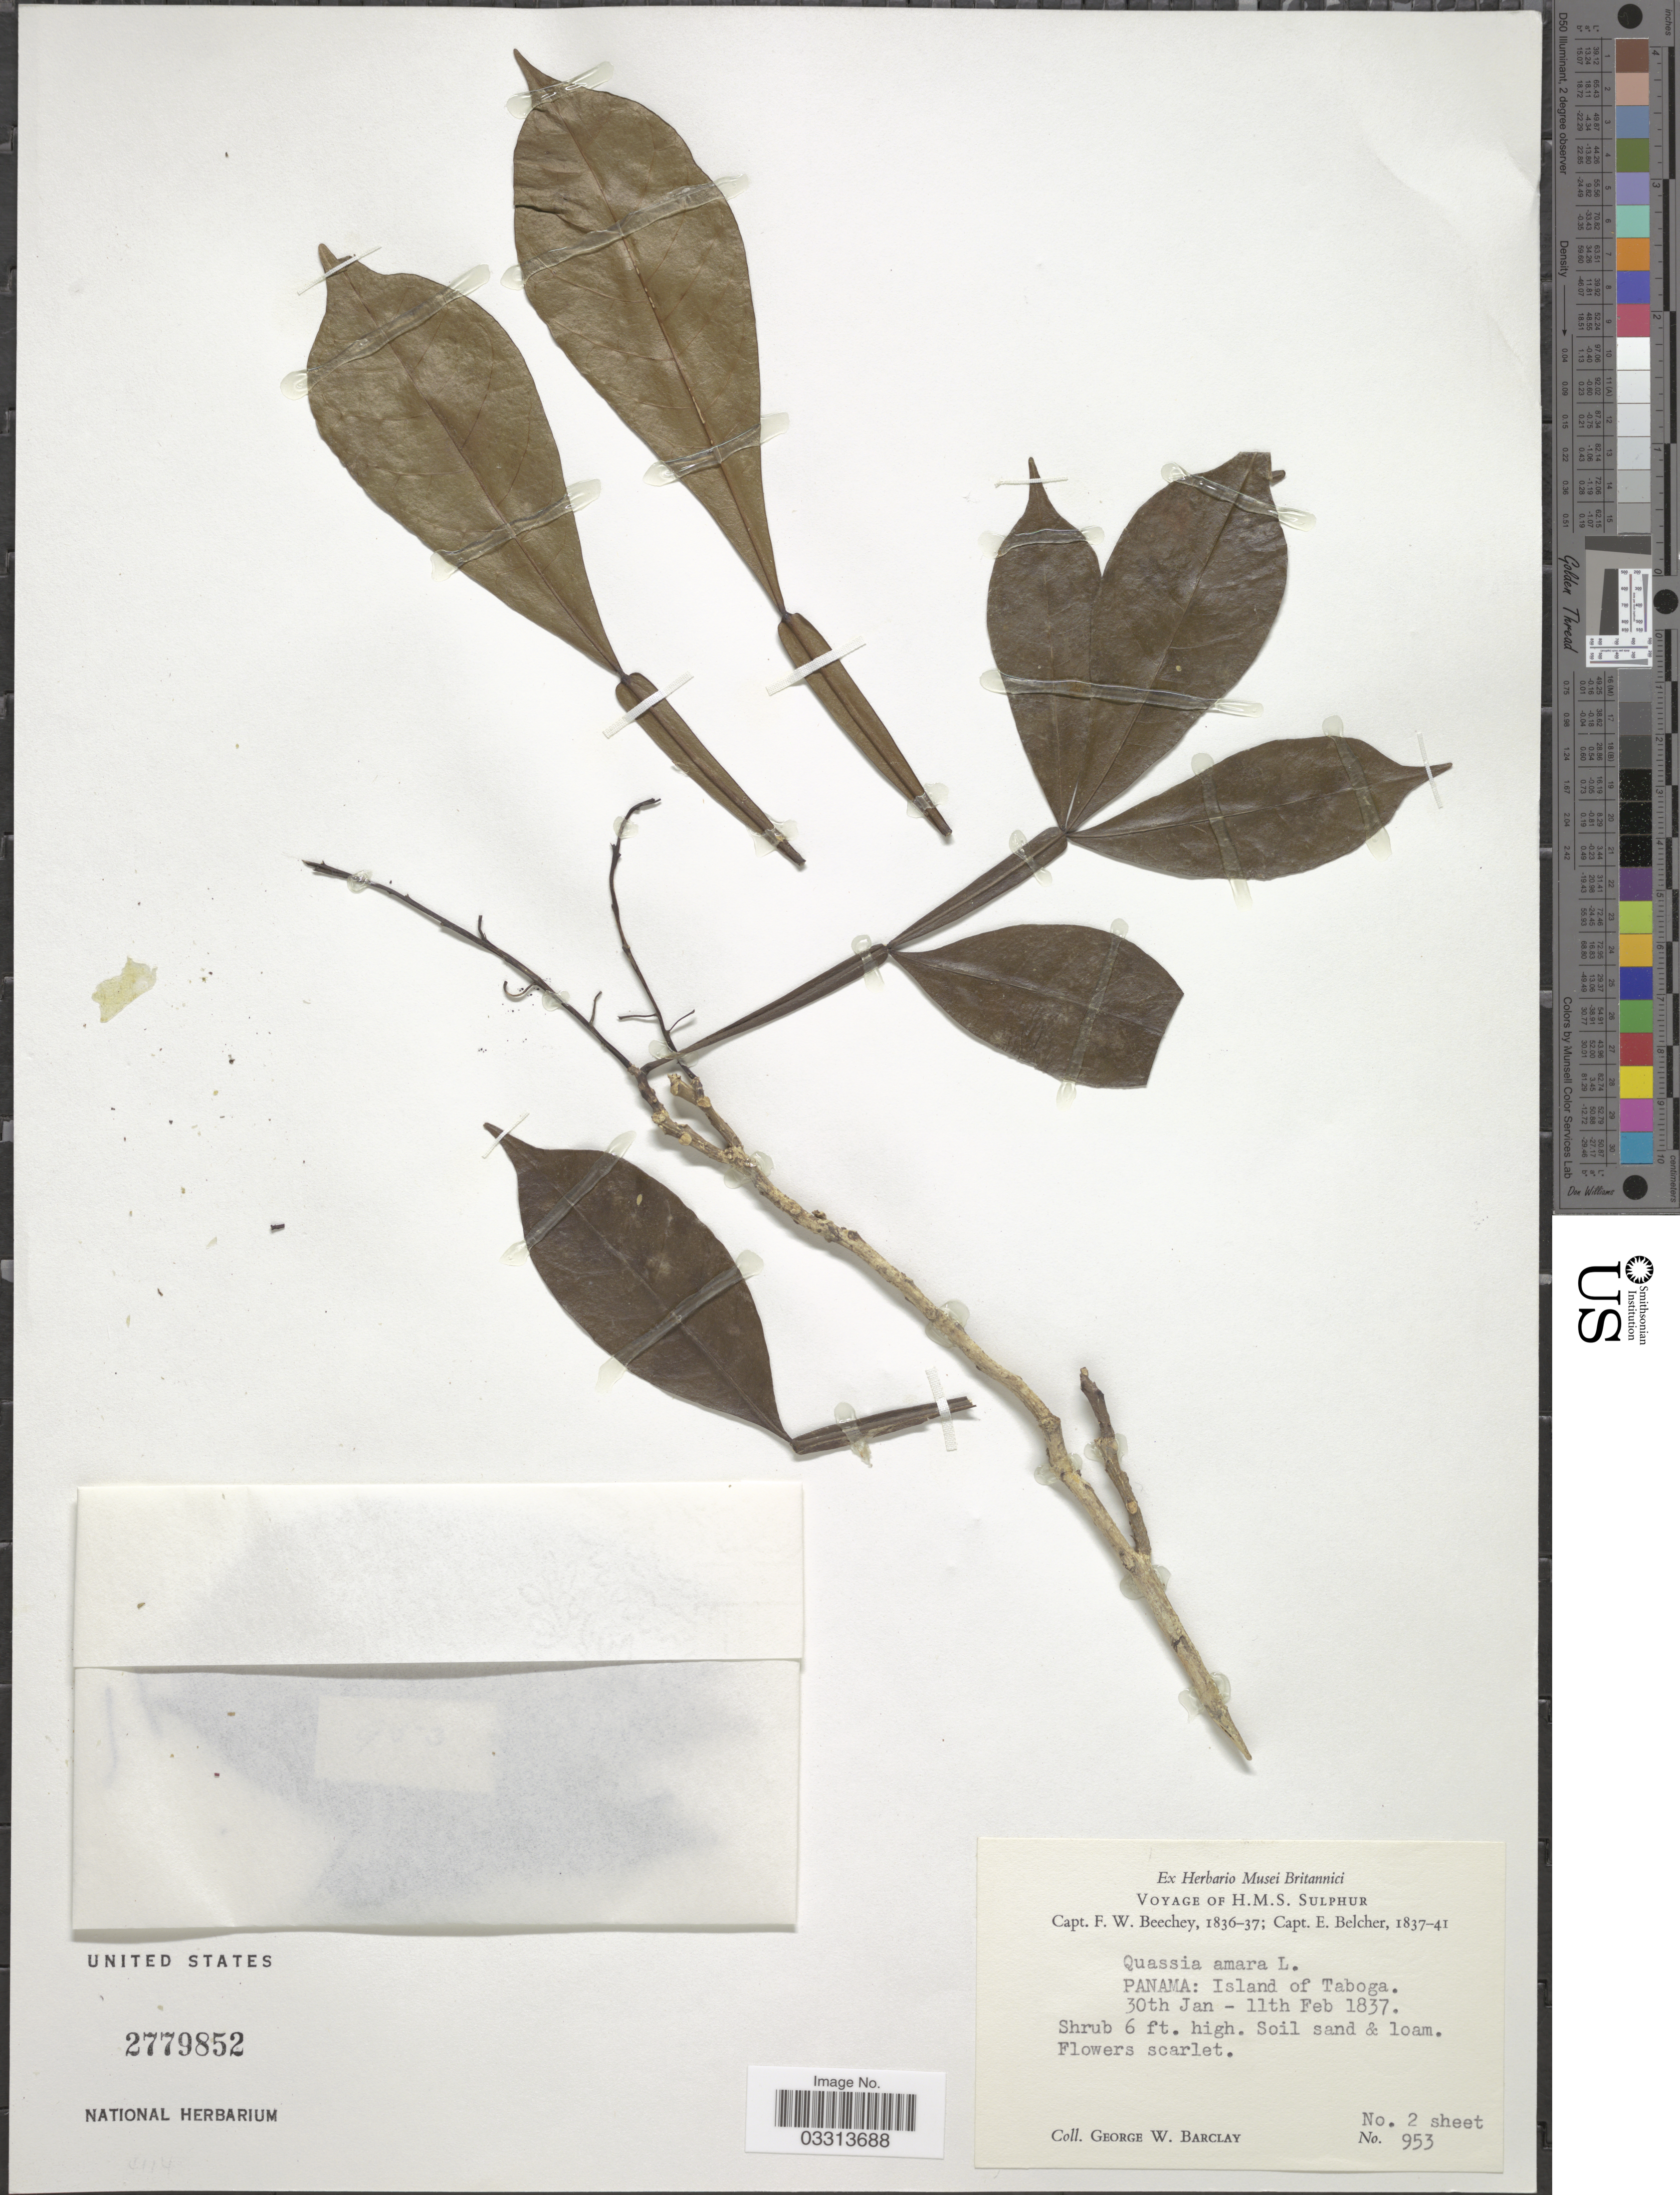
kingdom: Plantae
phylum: Tracheophyta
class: Magnoliopsida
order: Sapindales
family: Simaroubaceae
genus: Quassia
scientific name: Quassia amara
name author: L.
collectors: G. W. Barclay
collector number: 953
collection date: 1837-02-11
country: Panama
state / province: Panamá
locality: Island of Taboga.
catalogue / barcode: US 2779852